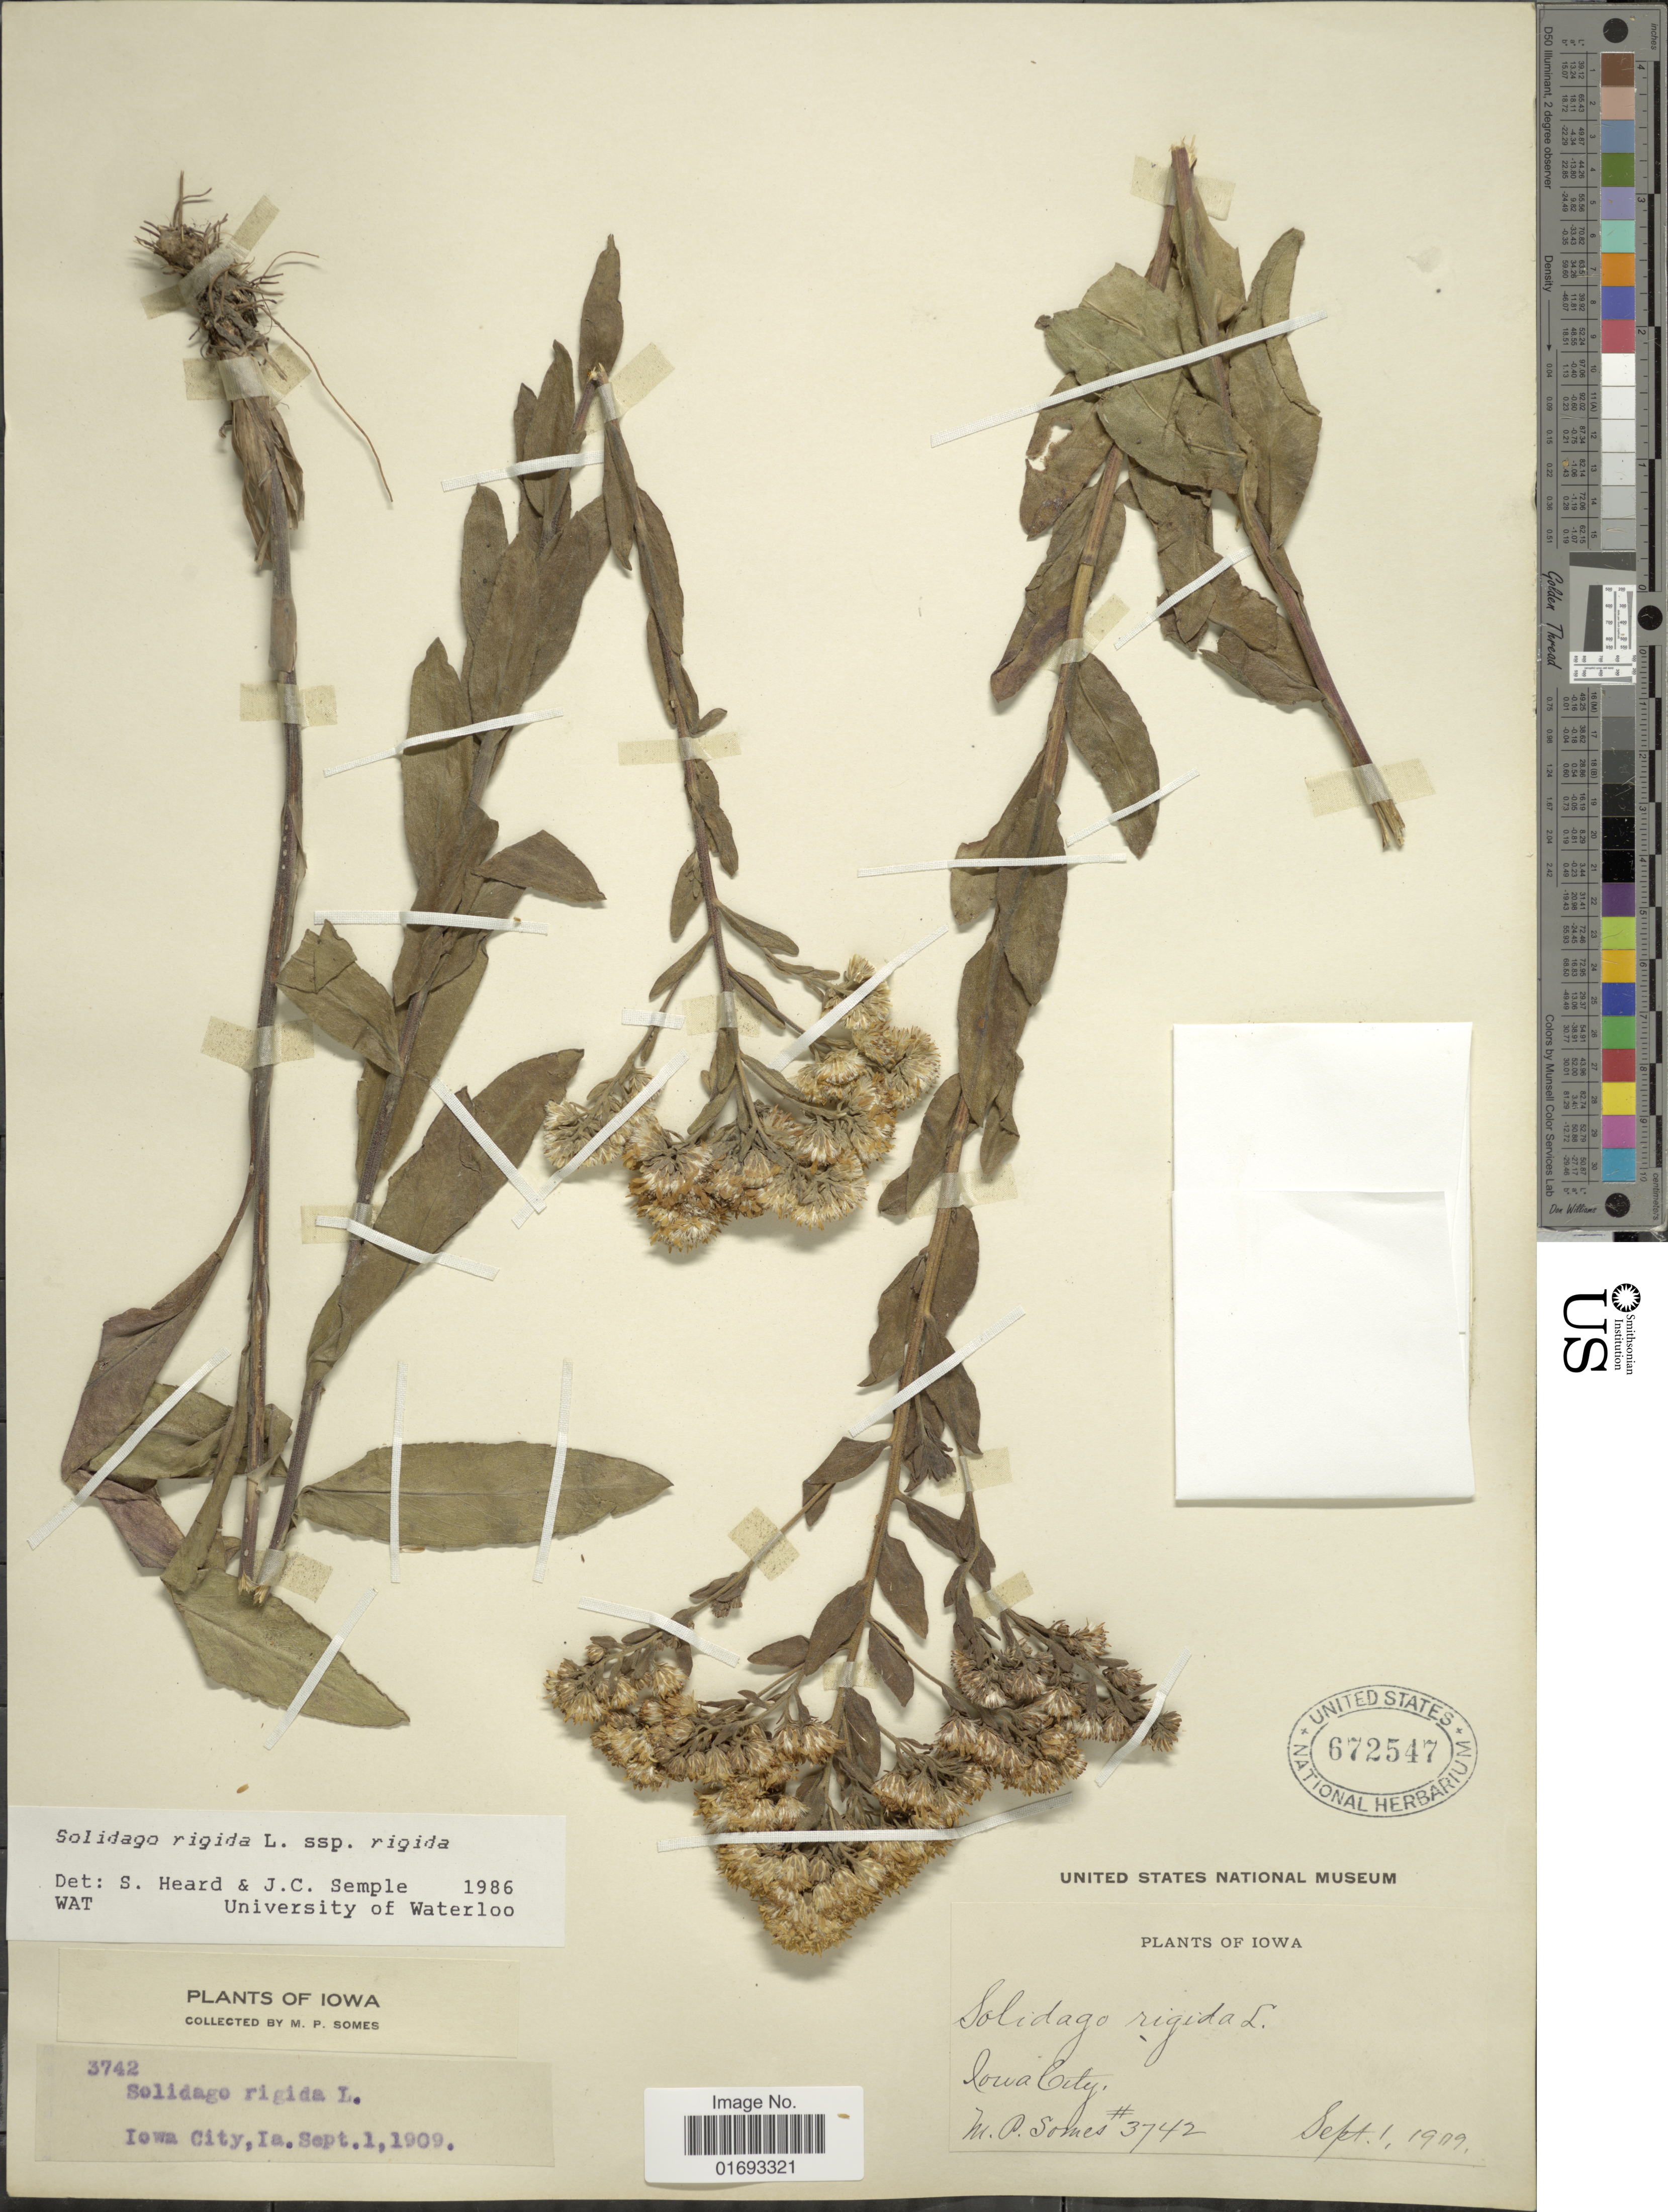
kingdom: Plantae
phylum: Tracheophyta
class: Magnoliopsida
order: Asterales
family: Asteraceae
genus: Oligoneuron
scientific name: Oligoneuron rigidum var. rigidum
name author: (L.) Small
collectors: M. Somes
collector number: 3742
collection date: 1909-09-01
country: United States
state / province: Iowa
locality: Iowa City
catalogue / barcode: US 672547